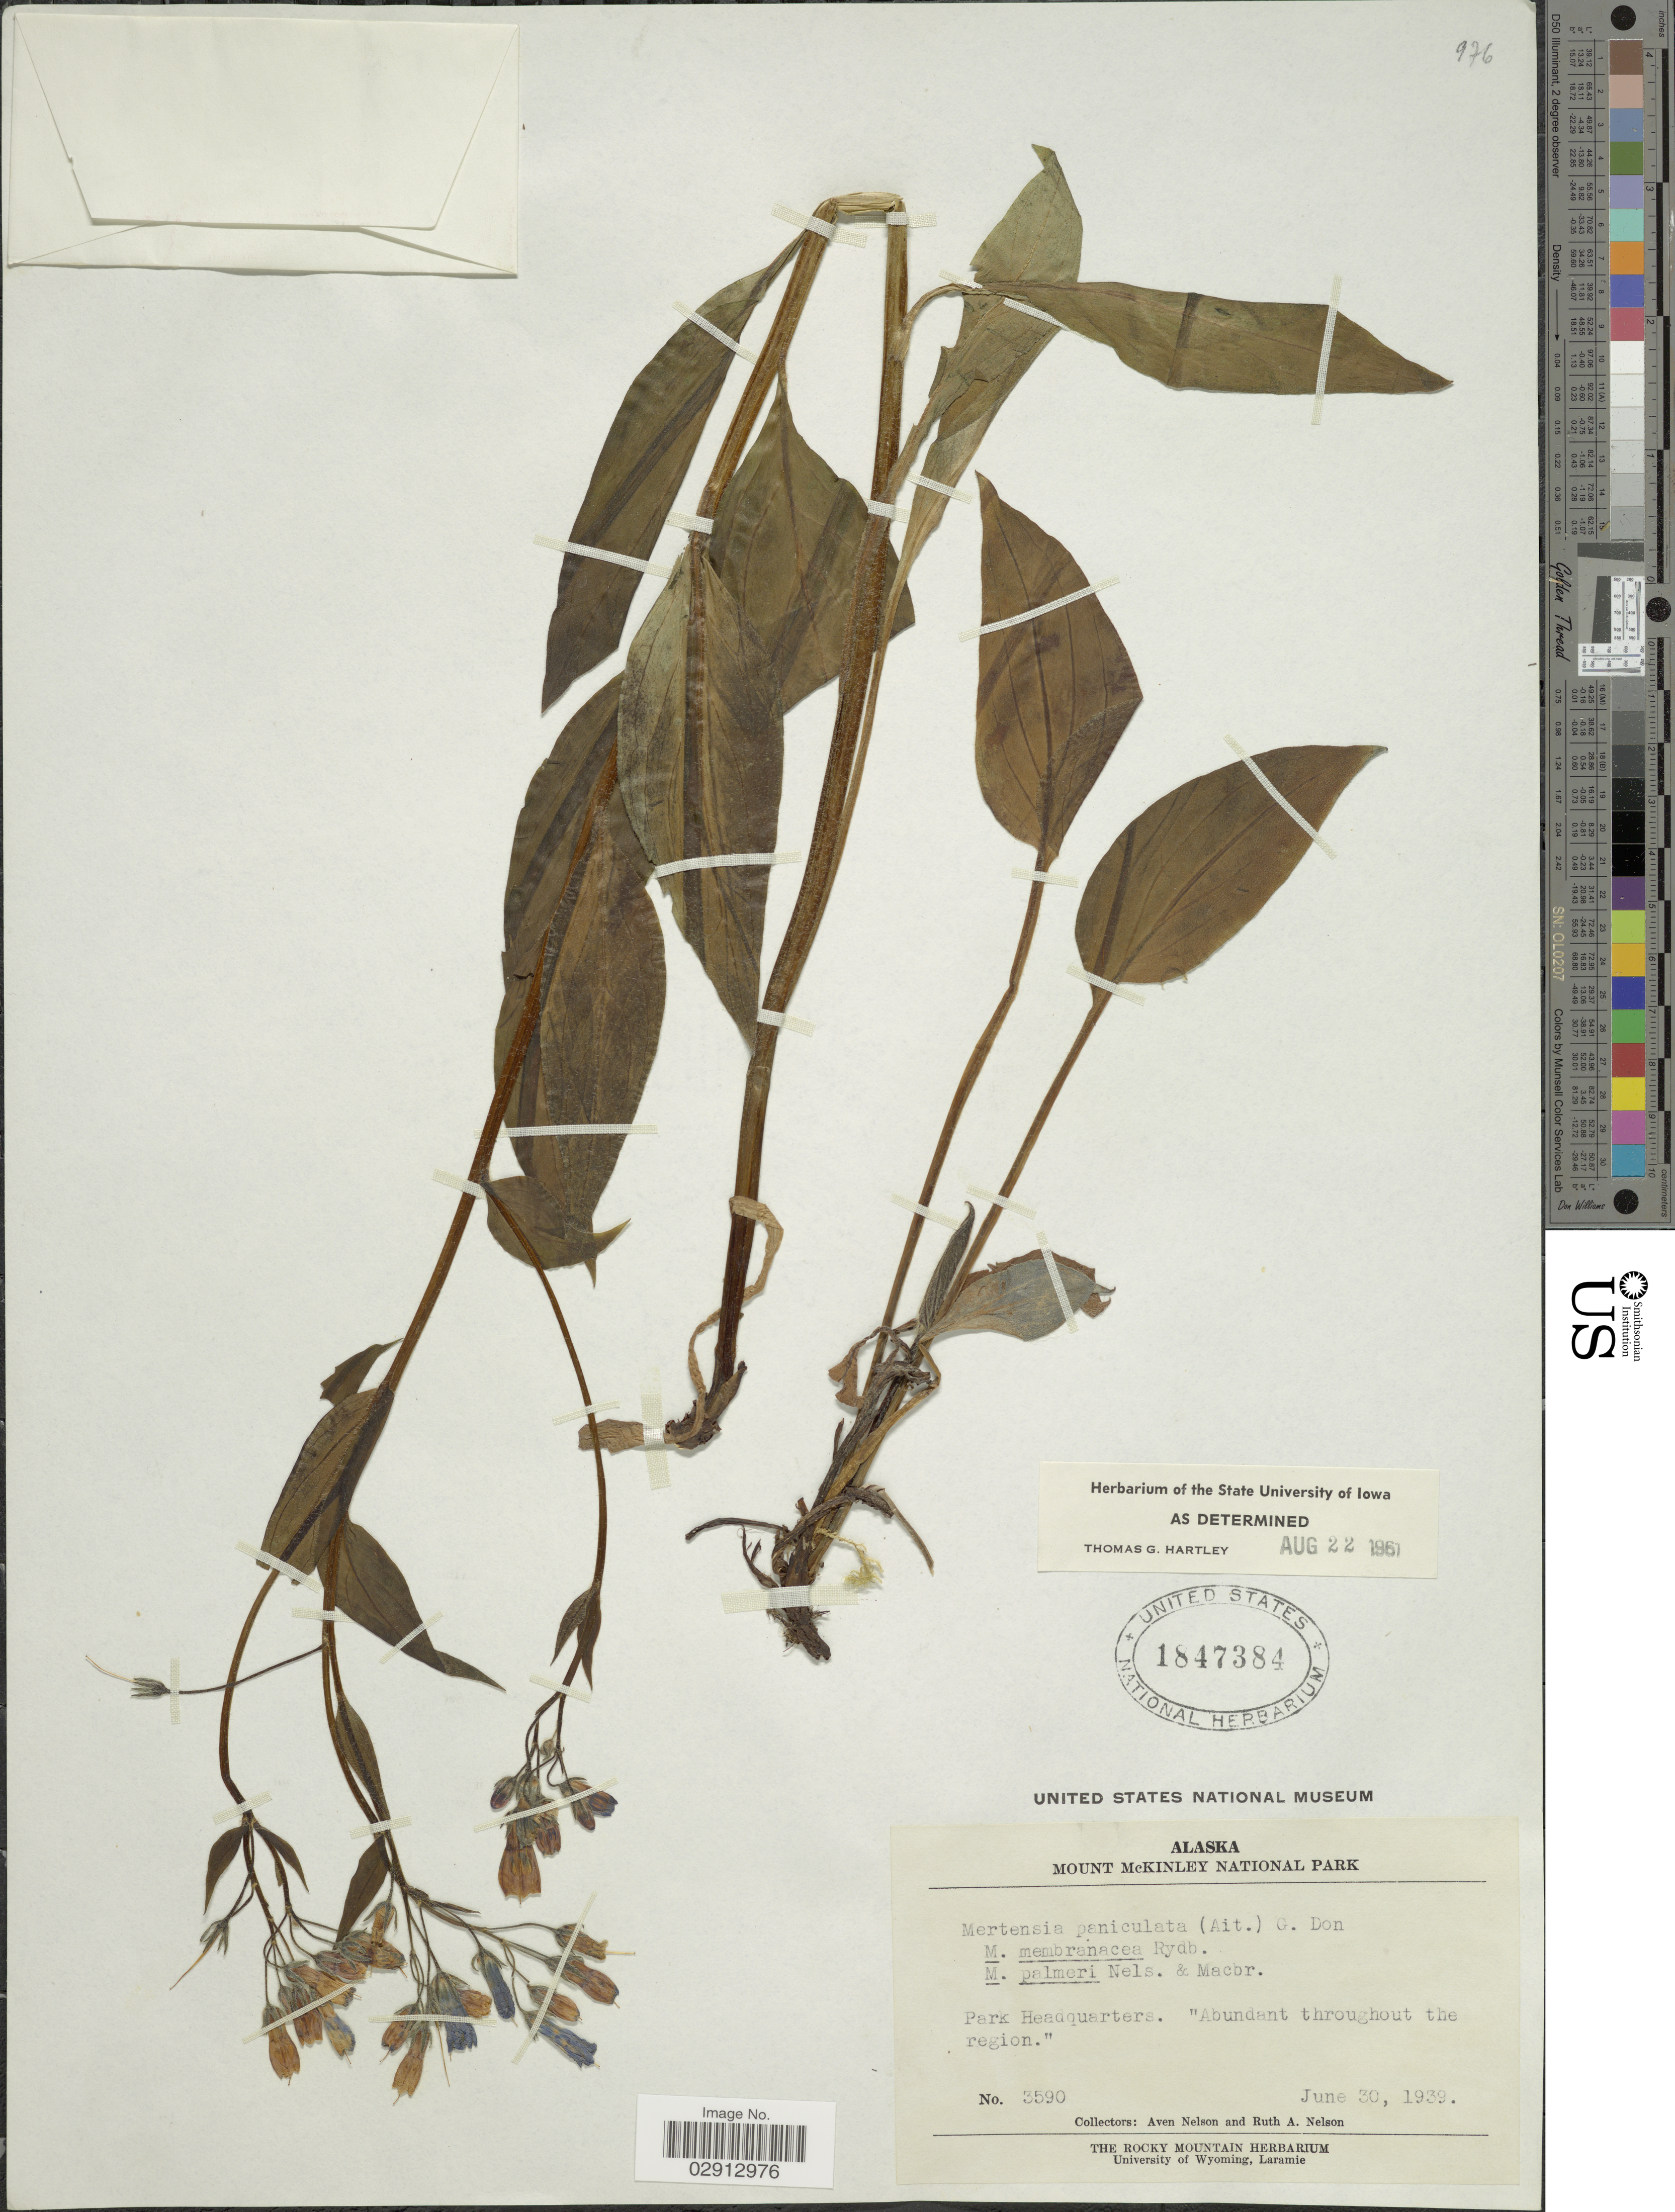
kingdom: Plantae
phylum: Tracheophyta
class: Magnoliopsida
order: Boraginales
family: Boraginaceae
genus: Mertensia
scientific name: Mertensia paniculata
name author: (Aiton) G. Don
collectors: A. Nelson & R. A. Nelson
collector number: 3590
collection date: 1939-06-30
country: United States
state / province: Alaska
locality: Mount McKinley National Park. Park Headquarters.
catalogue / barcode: US 1847384